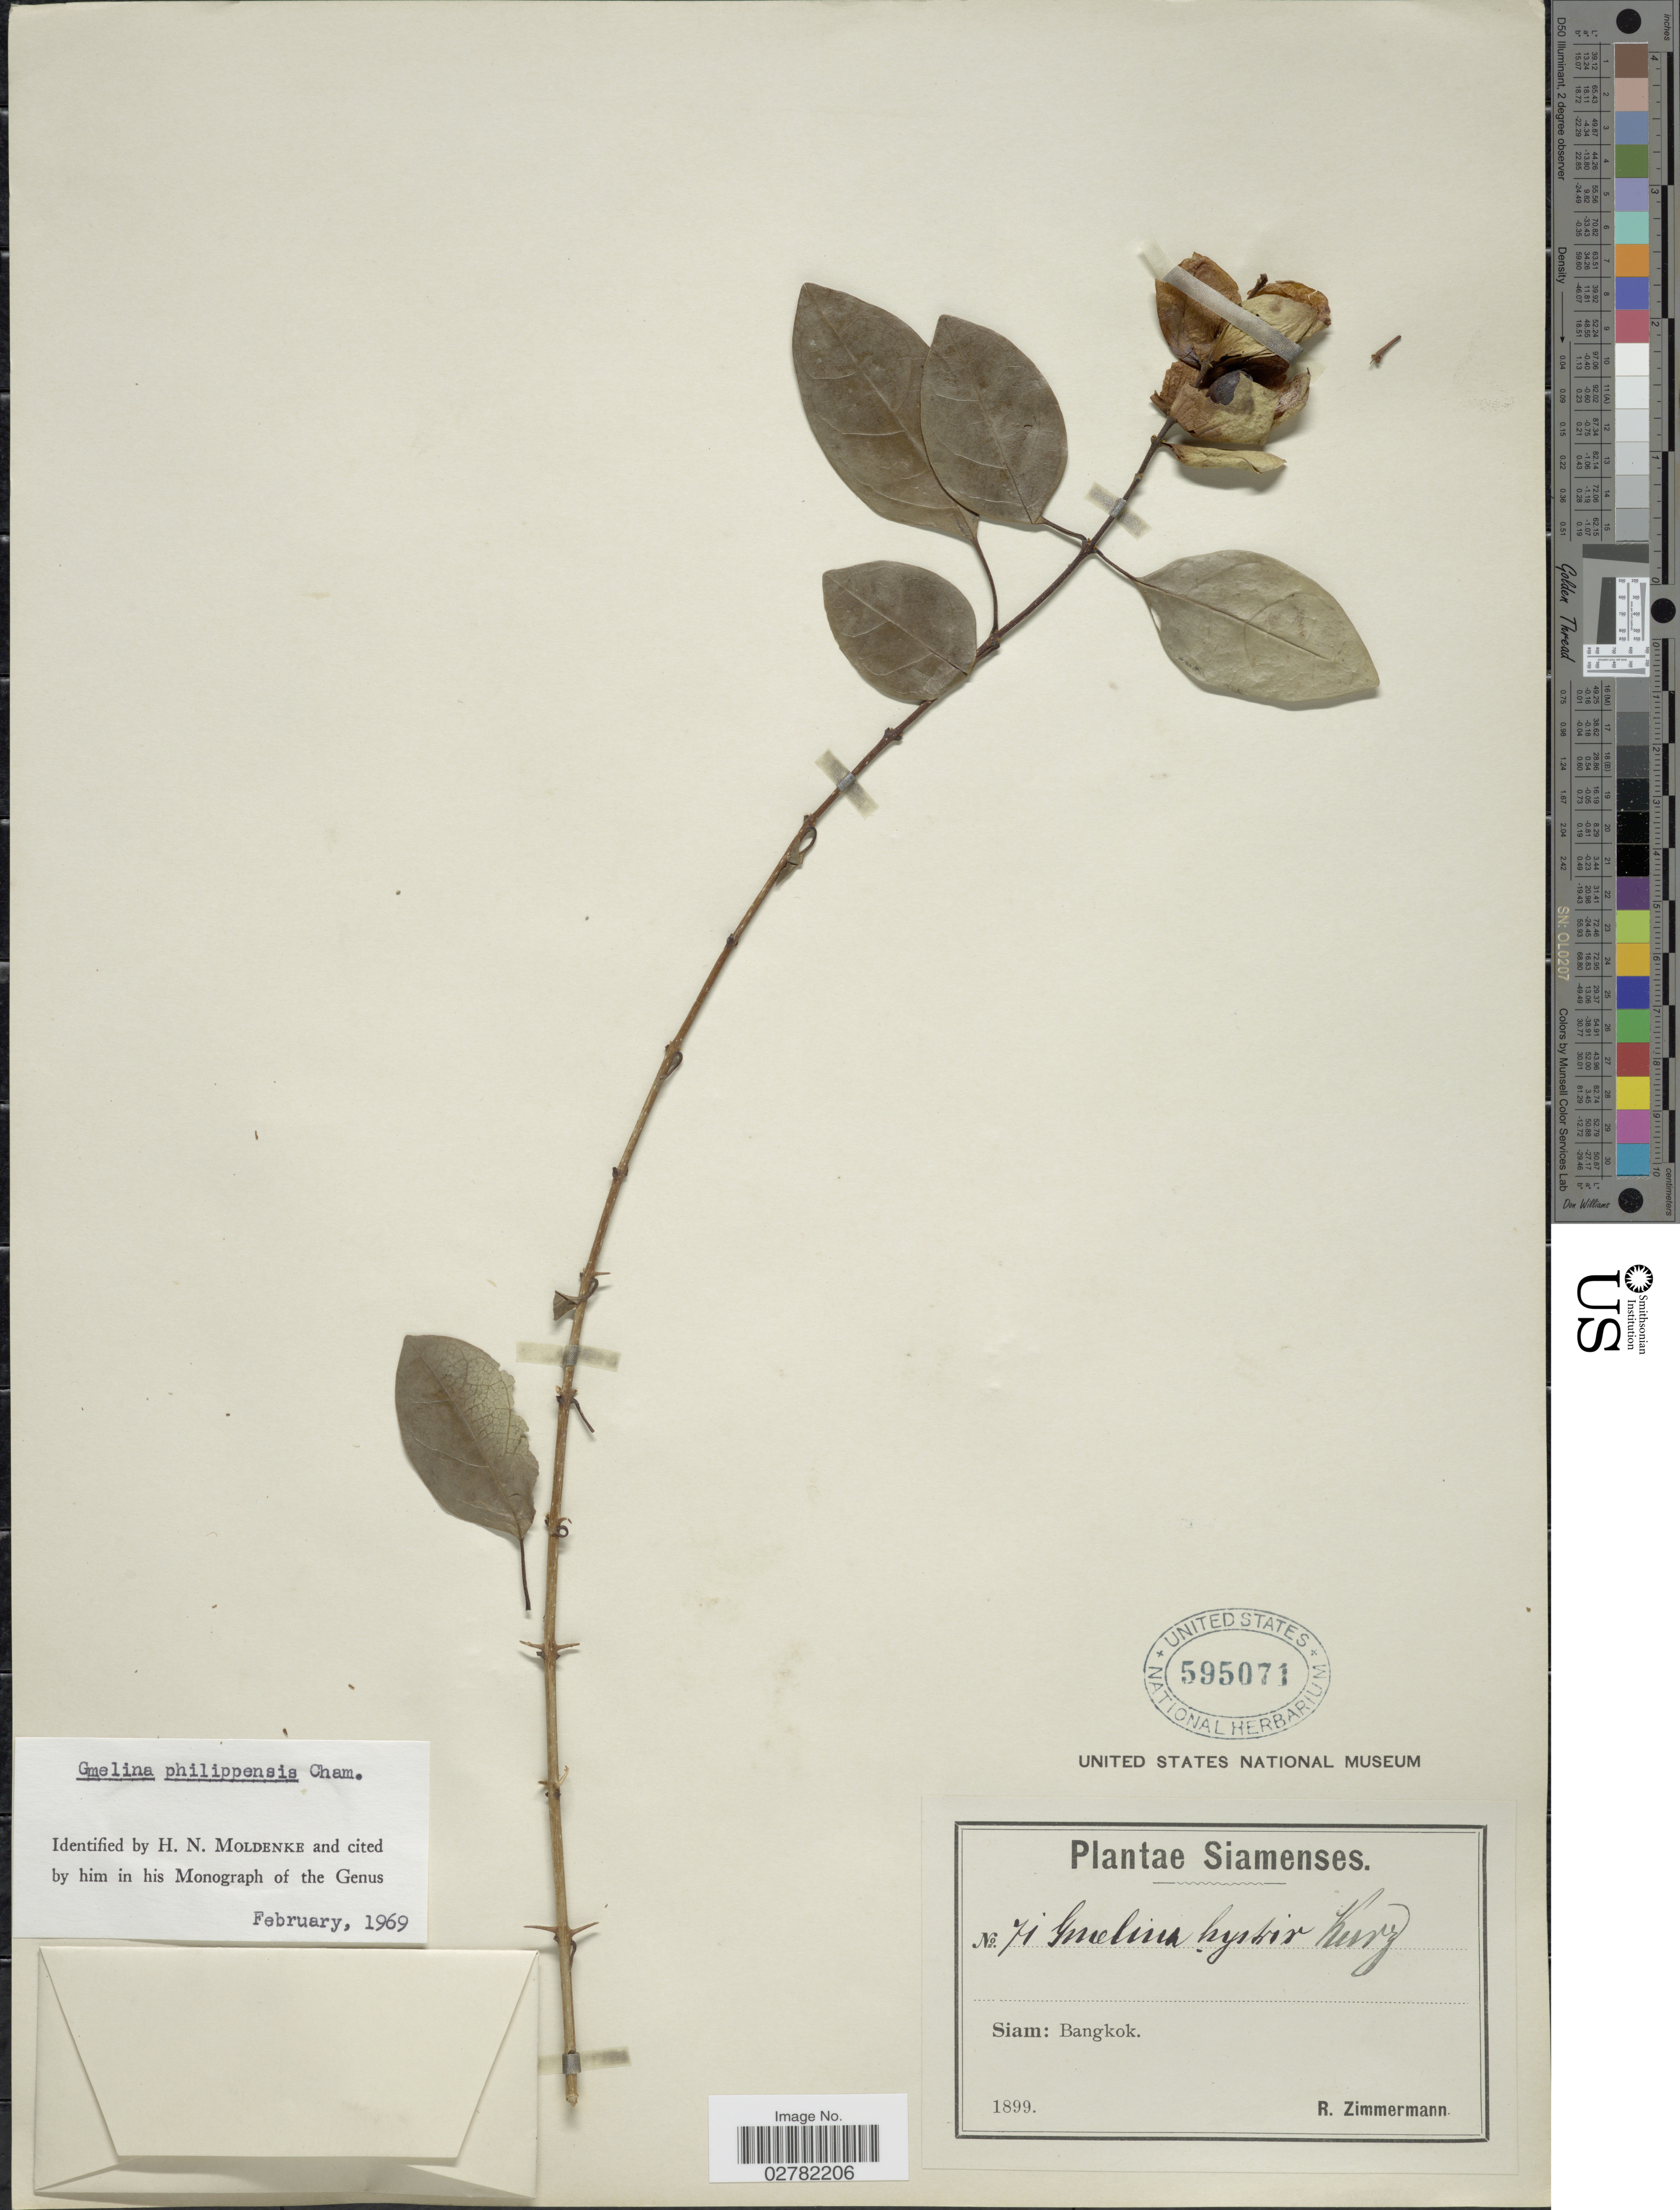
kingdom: Plantae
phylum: Tracheophyta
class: Magnoliopsida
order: Lamiales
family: Lamiaceae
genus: Gmelina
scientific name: Gmelina philippensis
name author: Cham.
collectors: R. Zimmermann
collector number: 71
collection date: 1899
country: Thailand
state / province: Bangkok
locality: Siam: Bangkok.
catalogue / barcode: US 595071